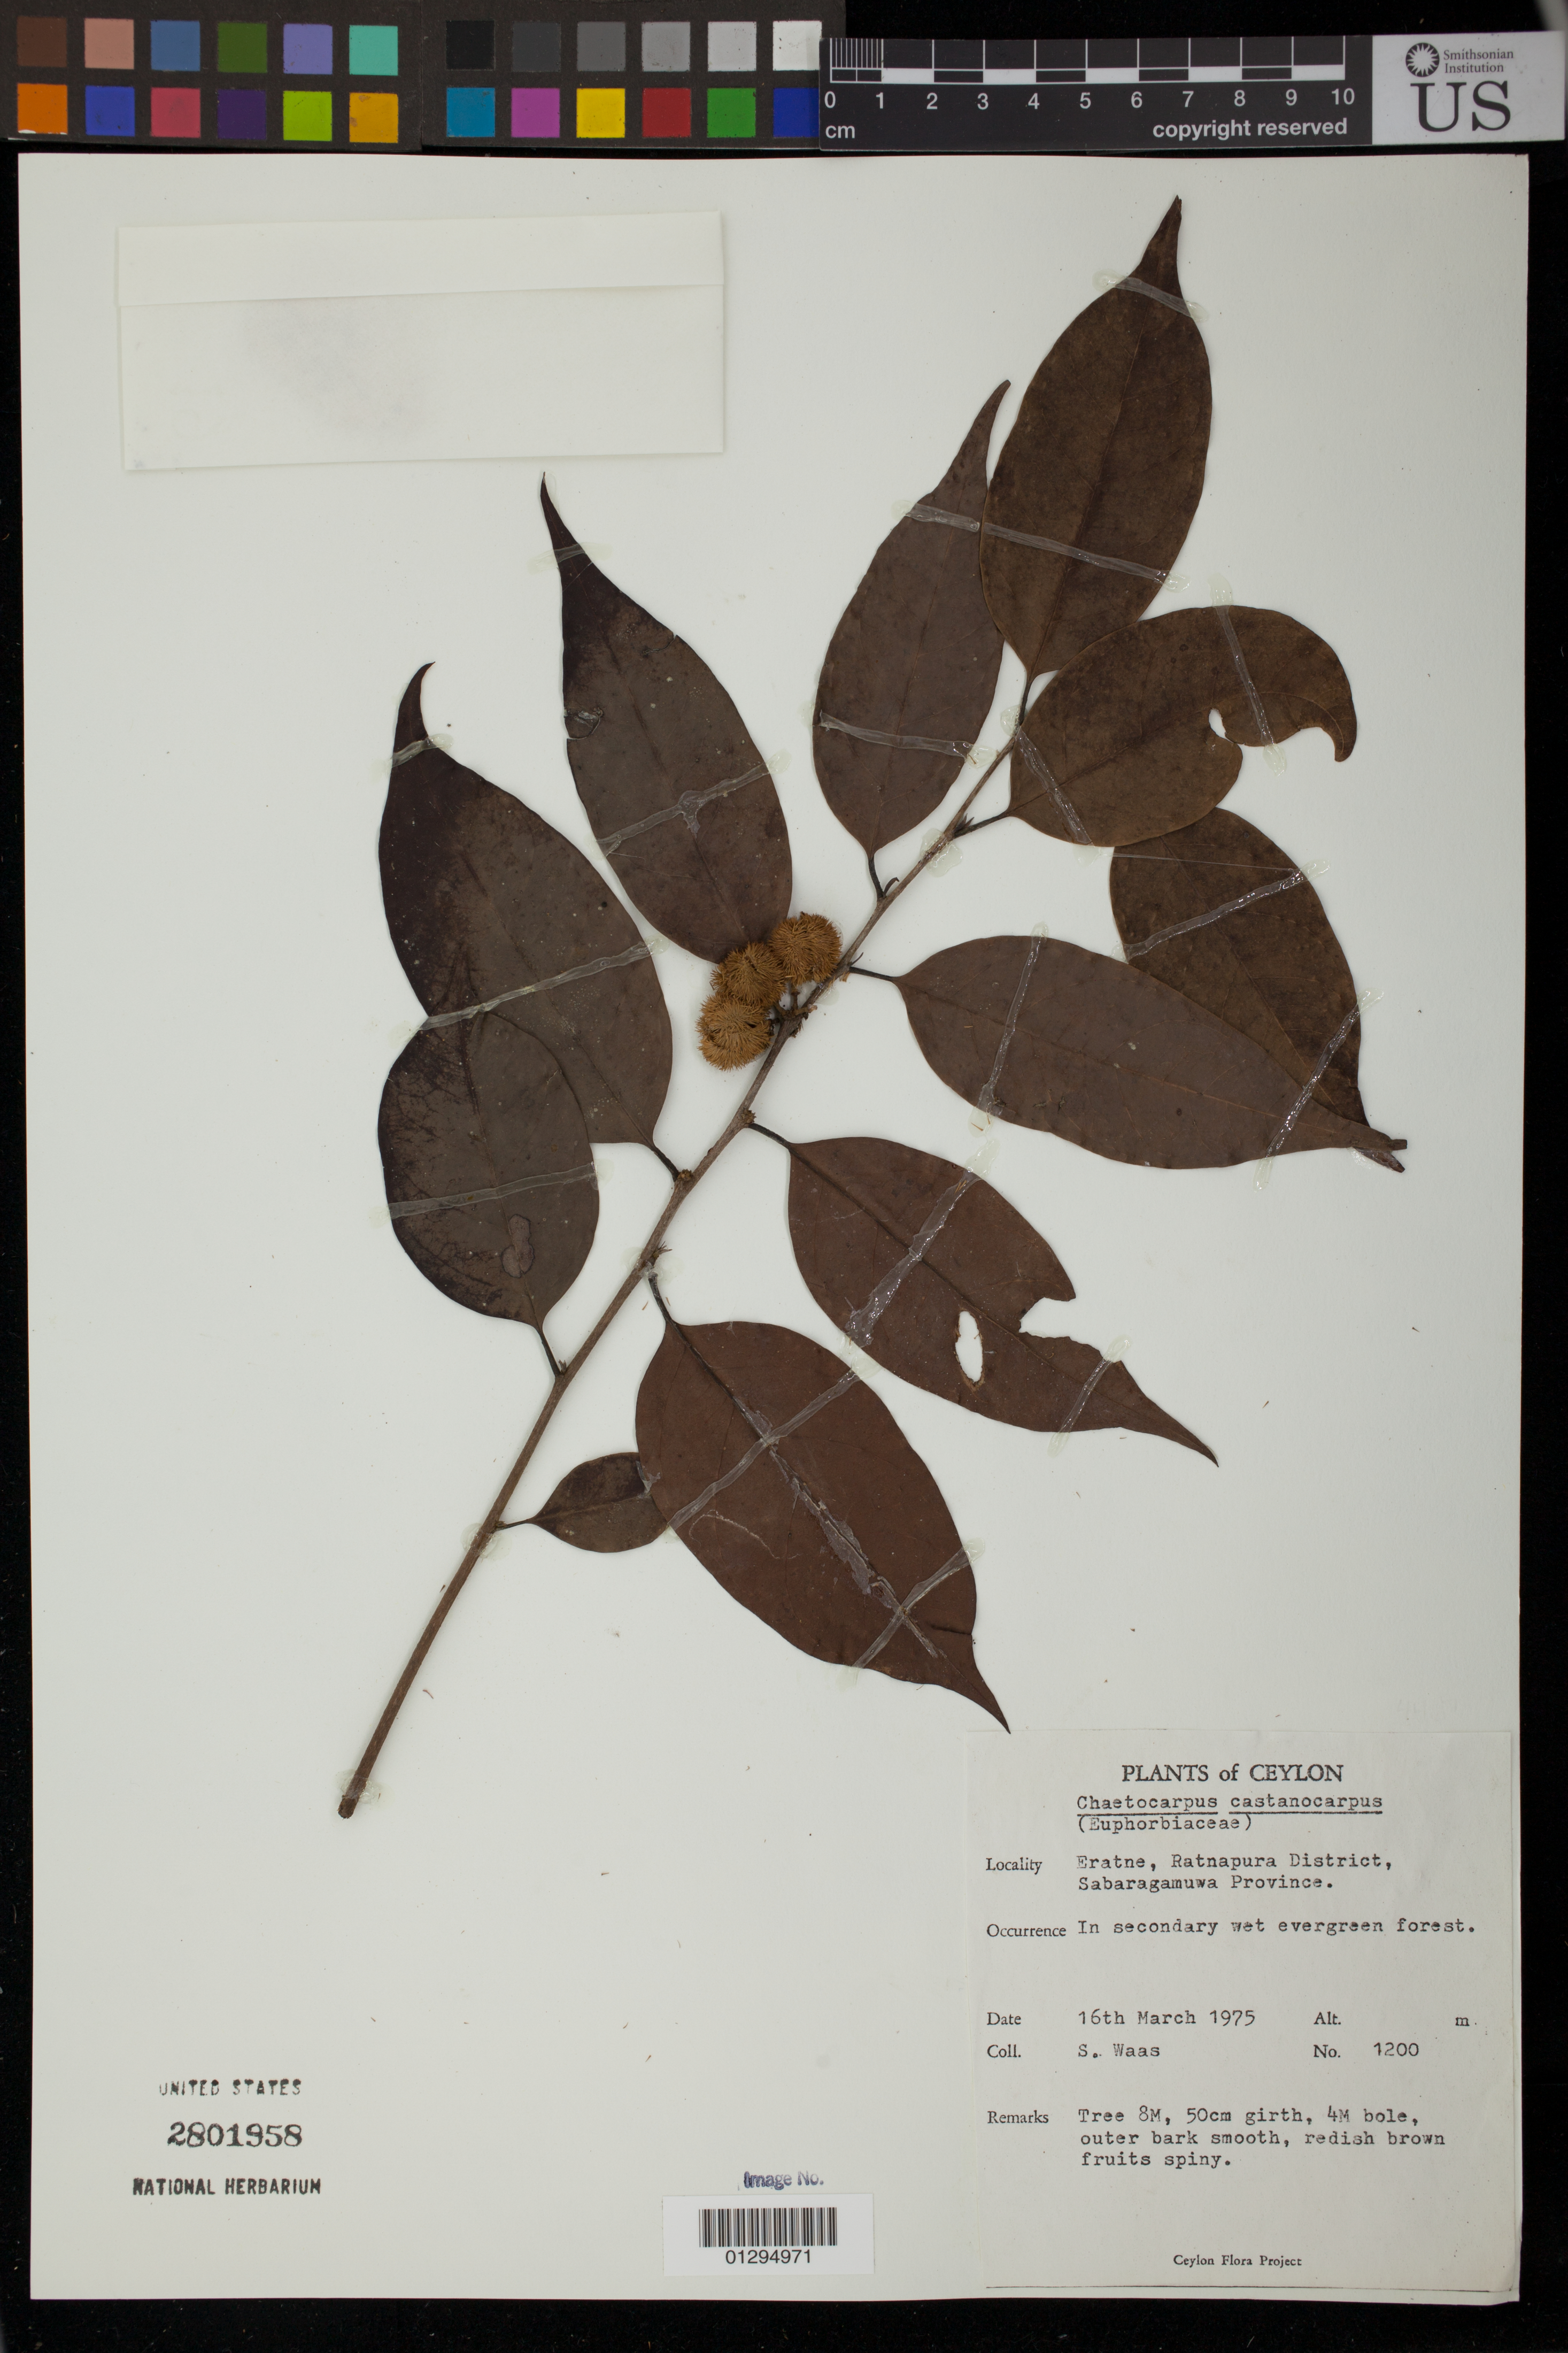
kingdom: Plantae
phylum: Tracheophyta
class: Magnoliopsida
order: Malpighiales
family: Peraceae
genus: Chaetocarpus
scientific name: Chaetocarpus castanocarpus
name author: (Roxb.) Thwaites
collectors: S. Waas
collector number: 1200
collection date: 1975-03-16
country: Sri Lanka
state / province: Sabaragamuwa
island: Ceylon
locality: Erathna, Ratnapura District.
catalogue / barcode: US 2801958